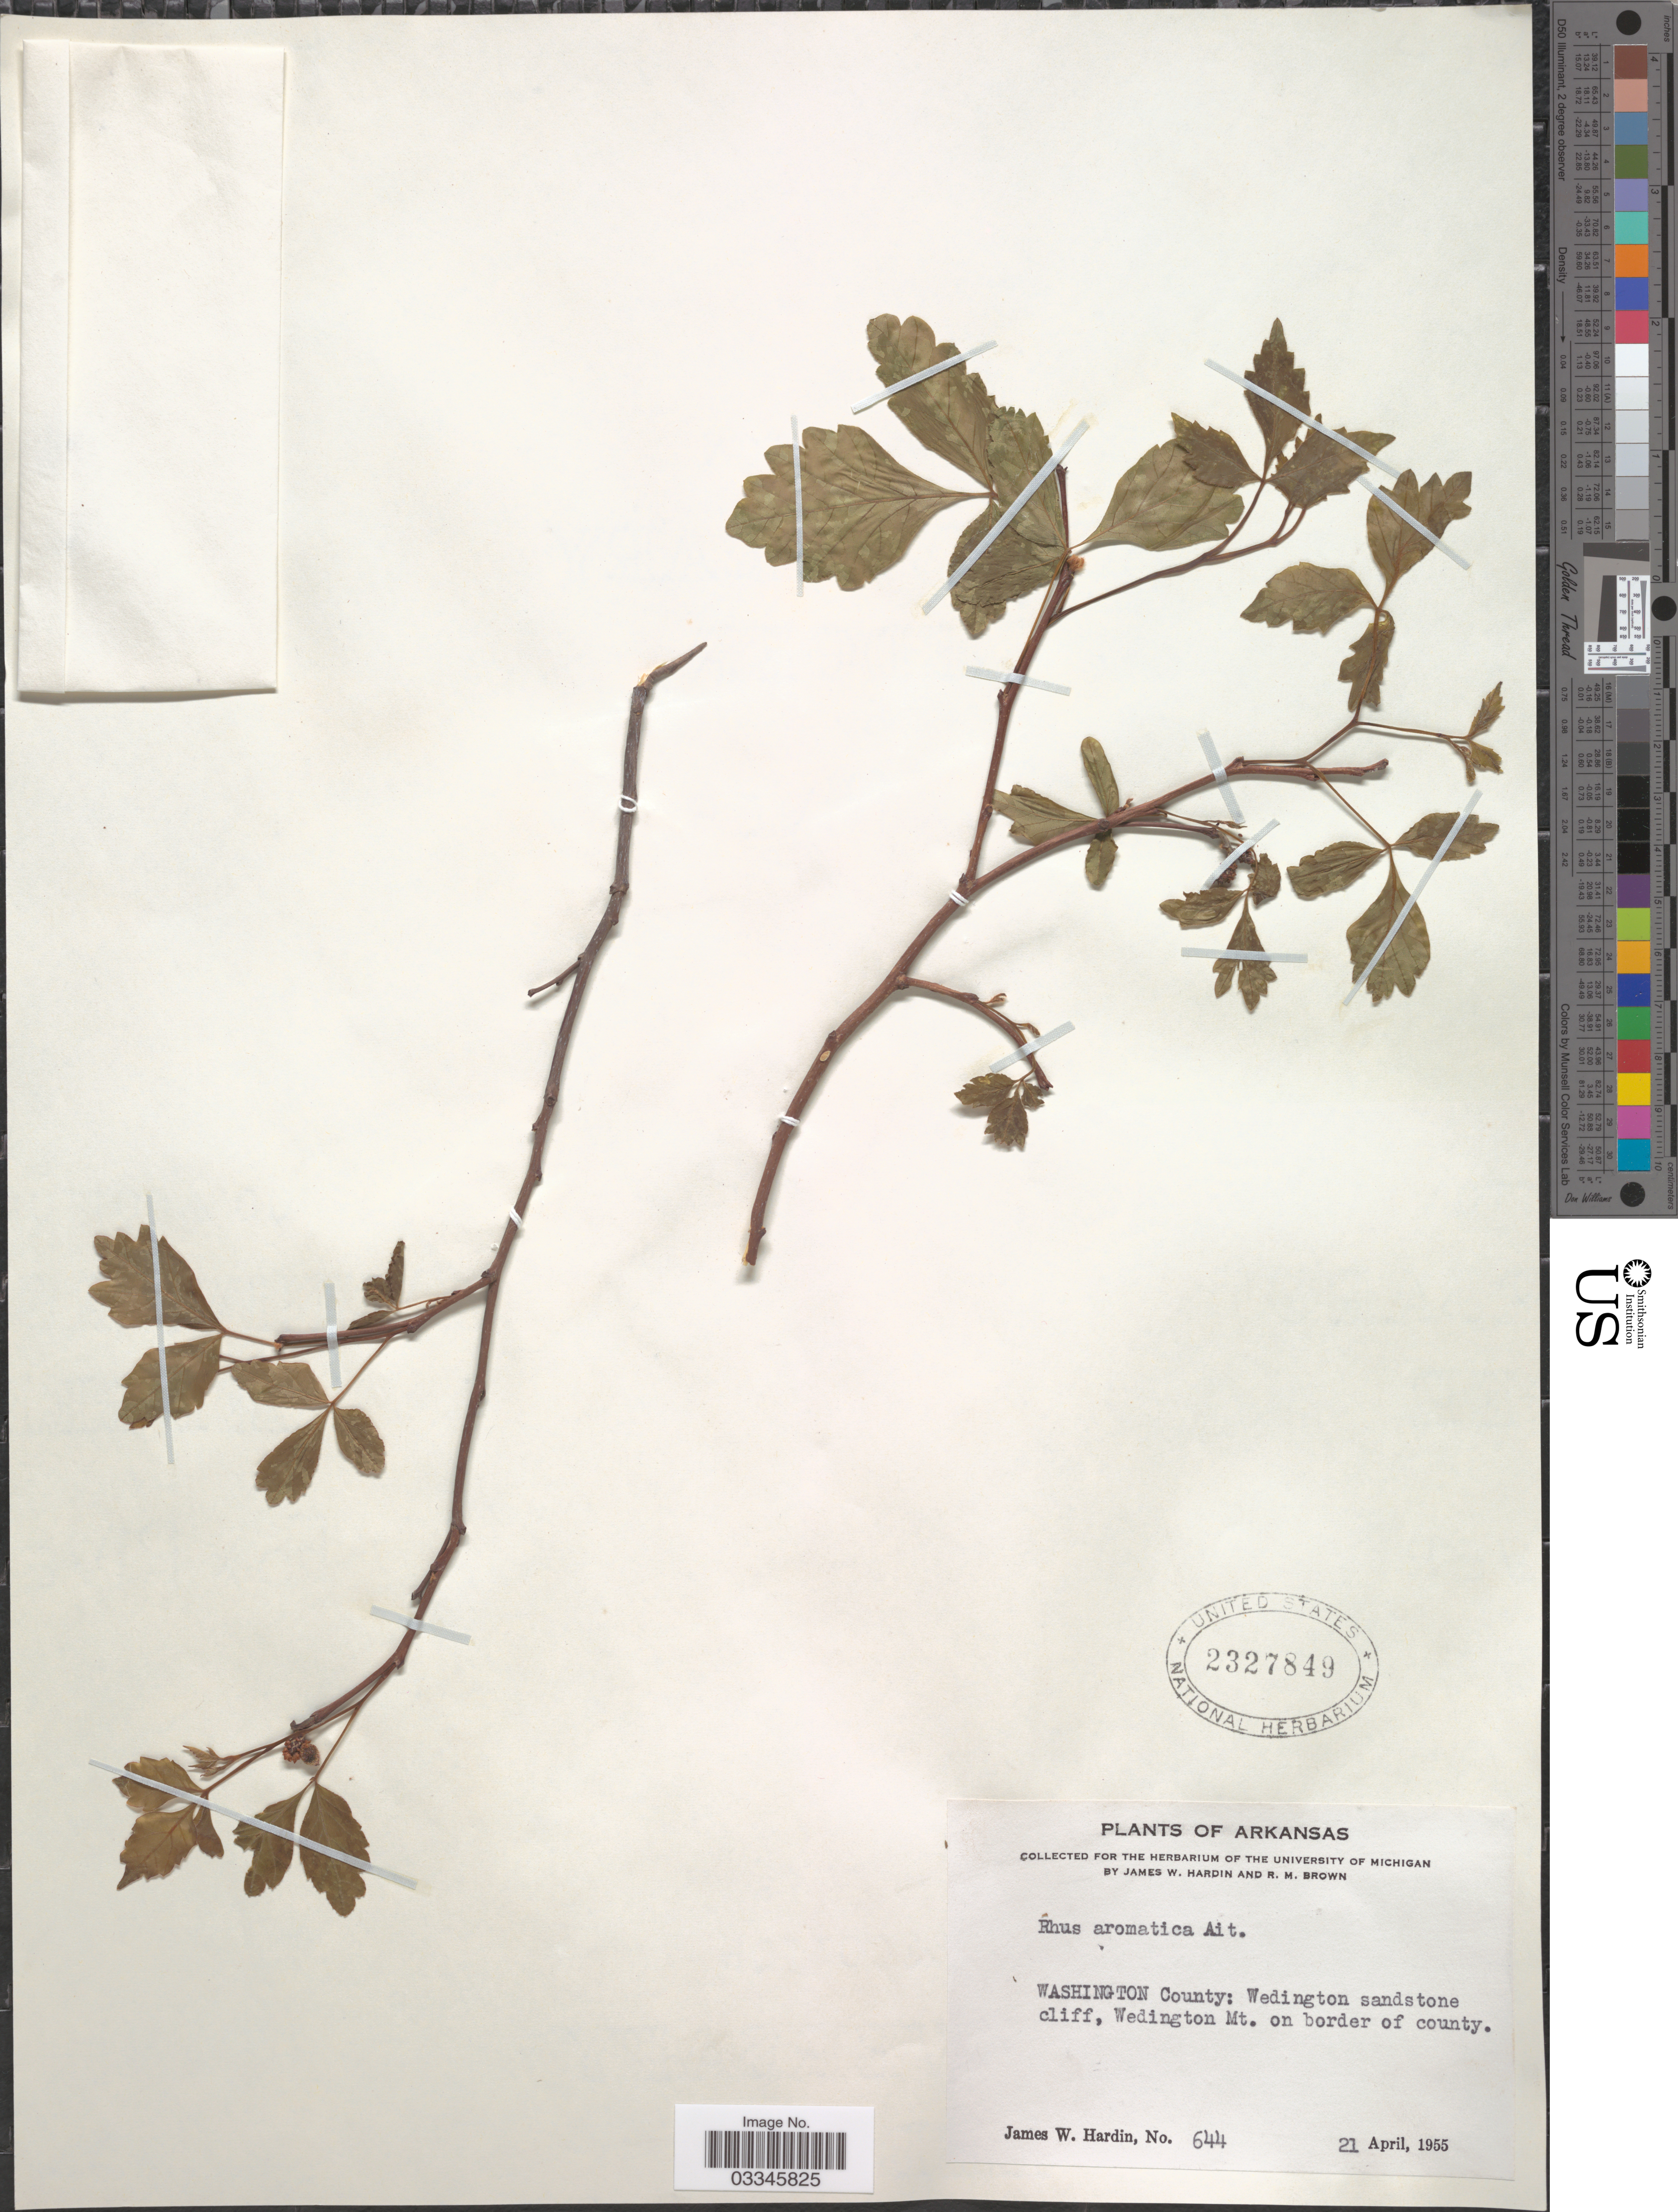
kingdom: Plantae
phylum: Tracheophyta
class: Magnoliopsida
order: Sapindales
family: Anacardiaceae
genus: Rhus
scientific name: Rhus crenata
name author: Thunb.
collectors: J. Hardin & R. Brown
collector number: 644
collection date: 1955-04-21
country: United States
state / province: Arkansas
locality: Washington County: Wedington sandstone cliff, Wedington Mt. on border of county.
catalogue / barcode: US 2327849